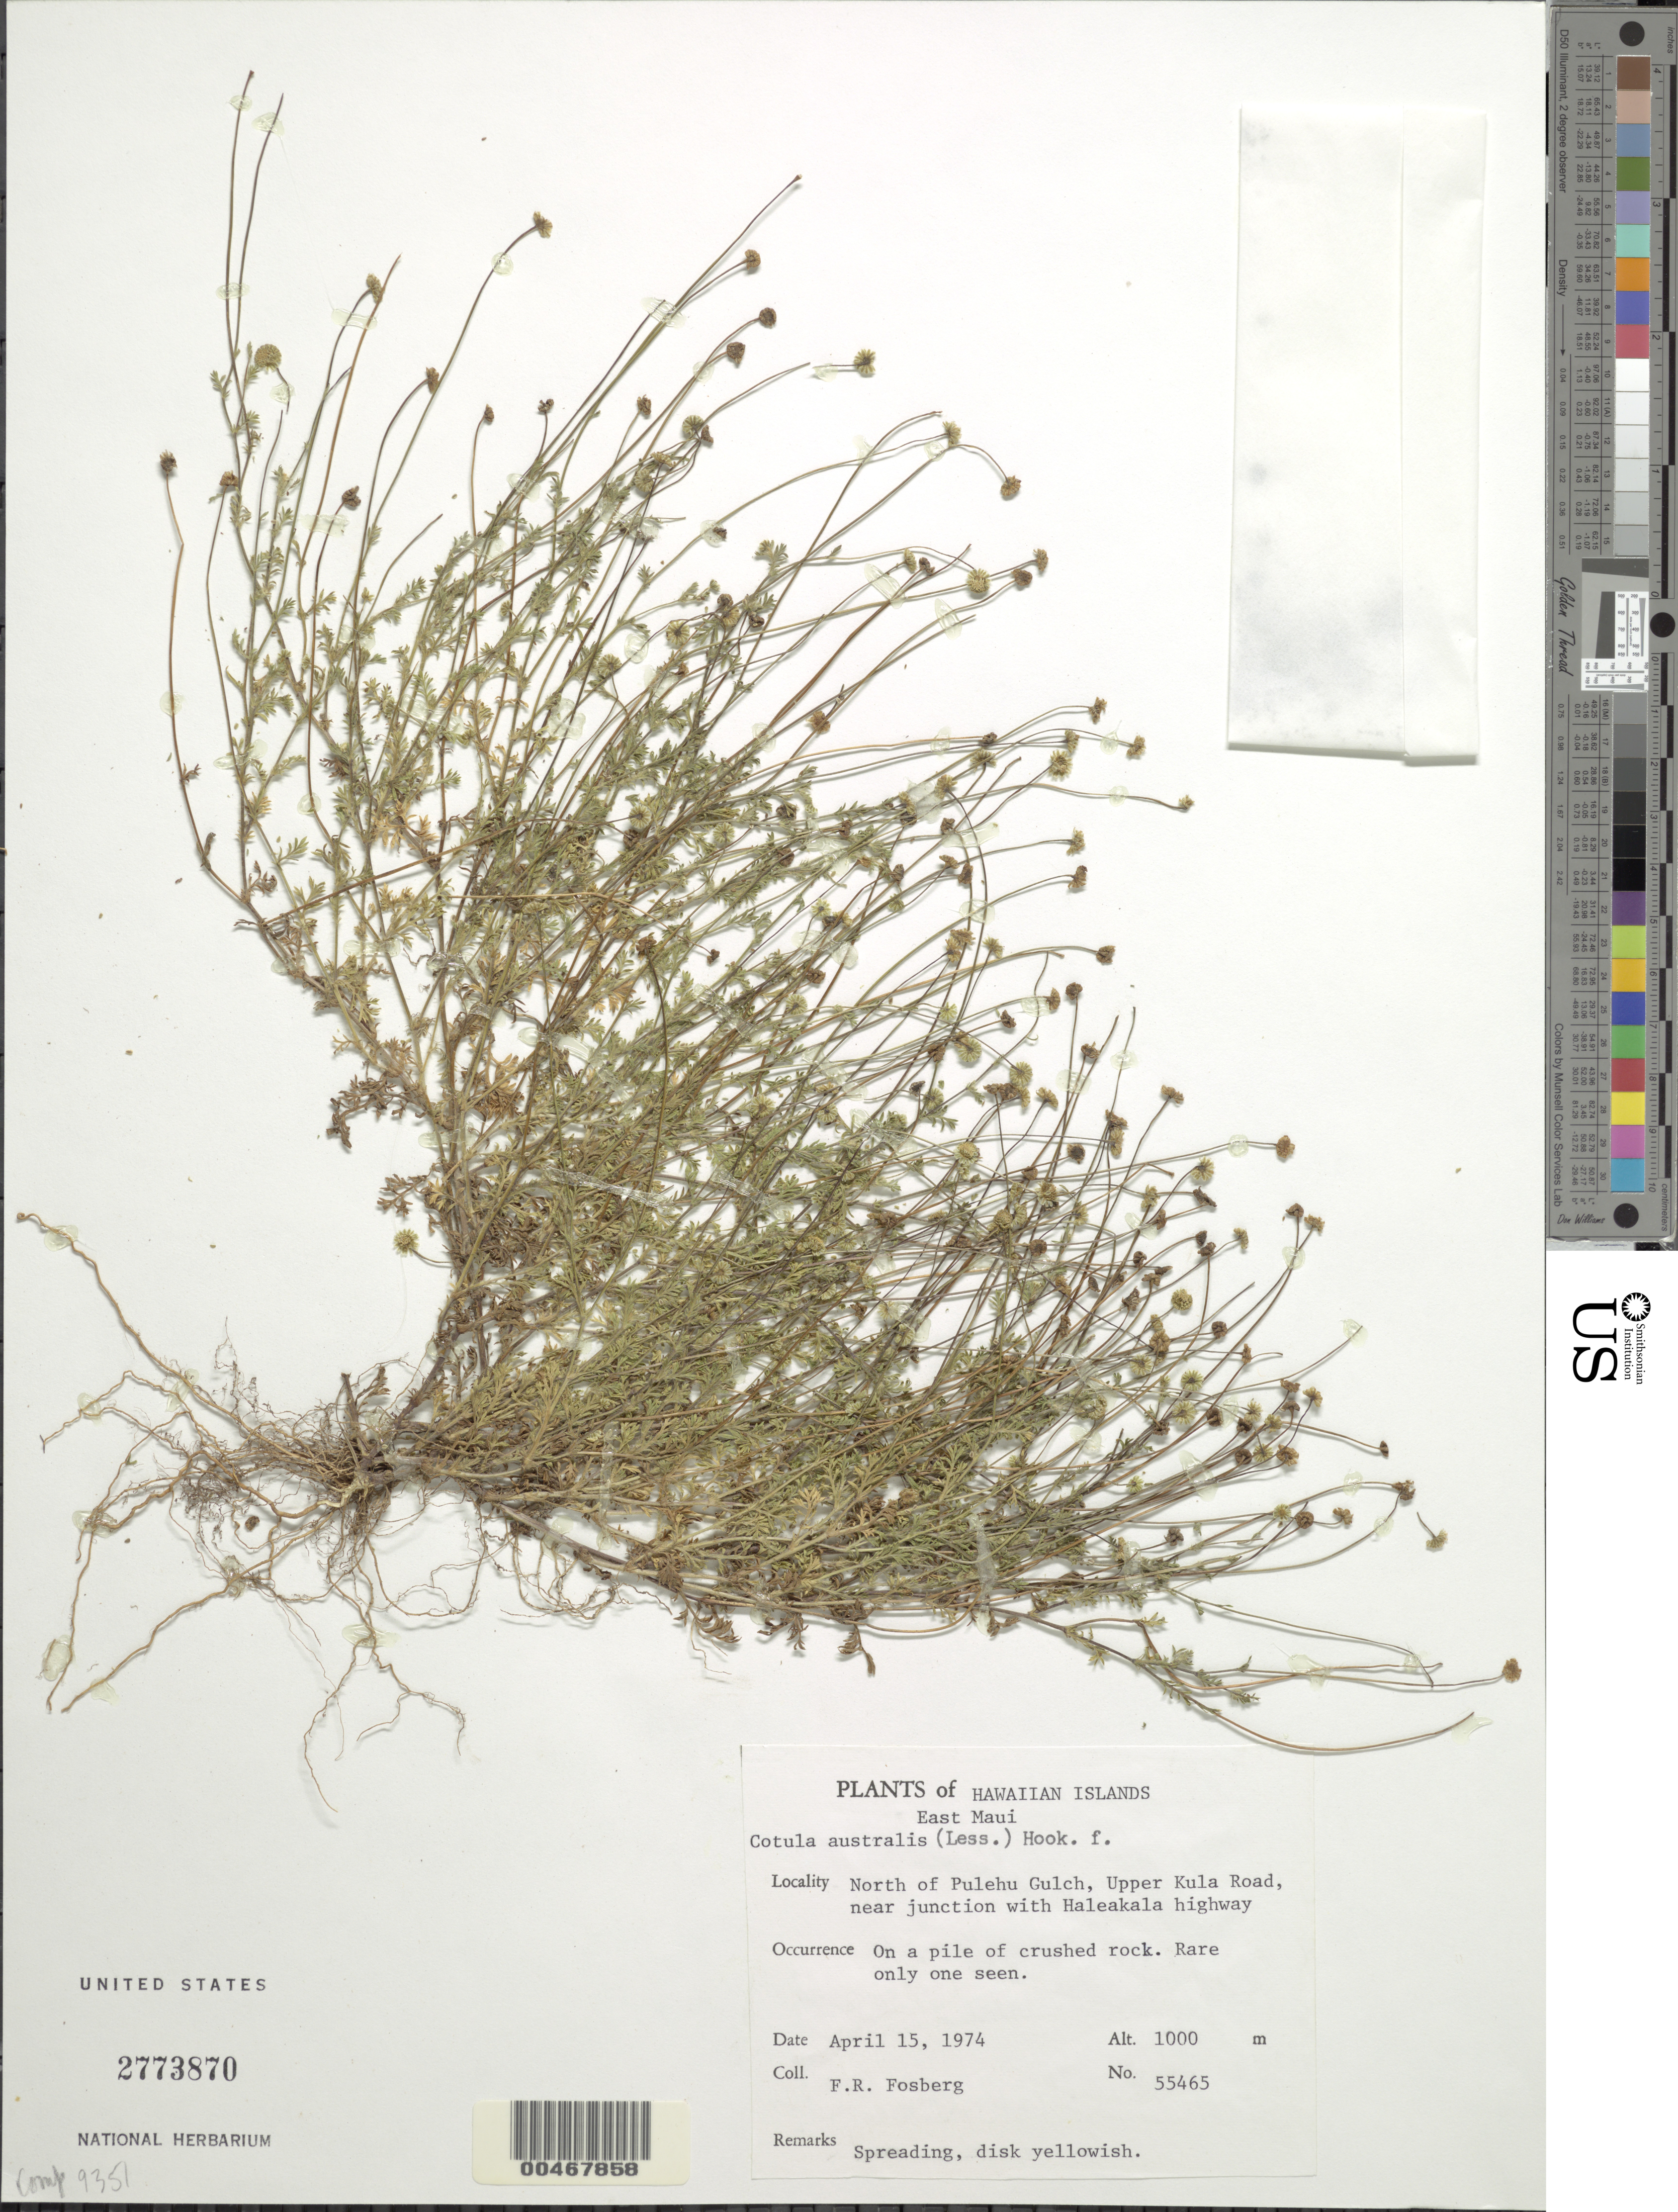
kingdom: Plantae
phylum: Tracheophyta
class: Magnoliopsida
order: Asterales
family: Asteraceae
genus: Cotula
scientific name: Cotula australis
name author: (Sieber ex Spreng.) Hook. f.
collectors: F. R. Fosberg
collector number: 55465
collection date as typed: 15 Apr 1974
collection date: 1974-04-15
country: United States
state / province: Hawaii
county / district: Maui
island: Maui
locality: N of Pulehu Gulch, Upper Kula Rd., near junct. with Haleakala Hwy., E Maui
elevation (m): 1000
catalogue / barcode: US 2773870